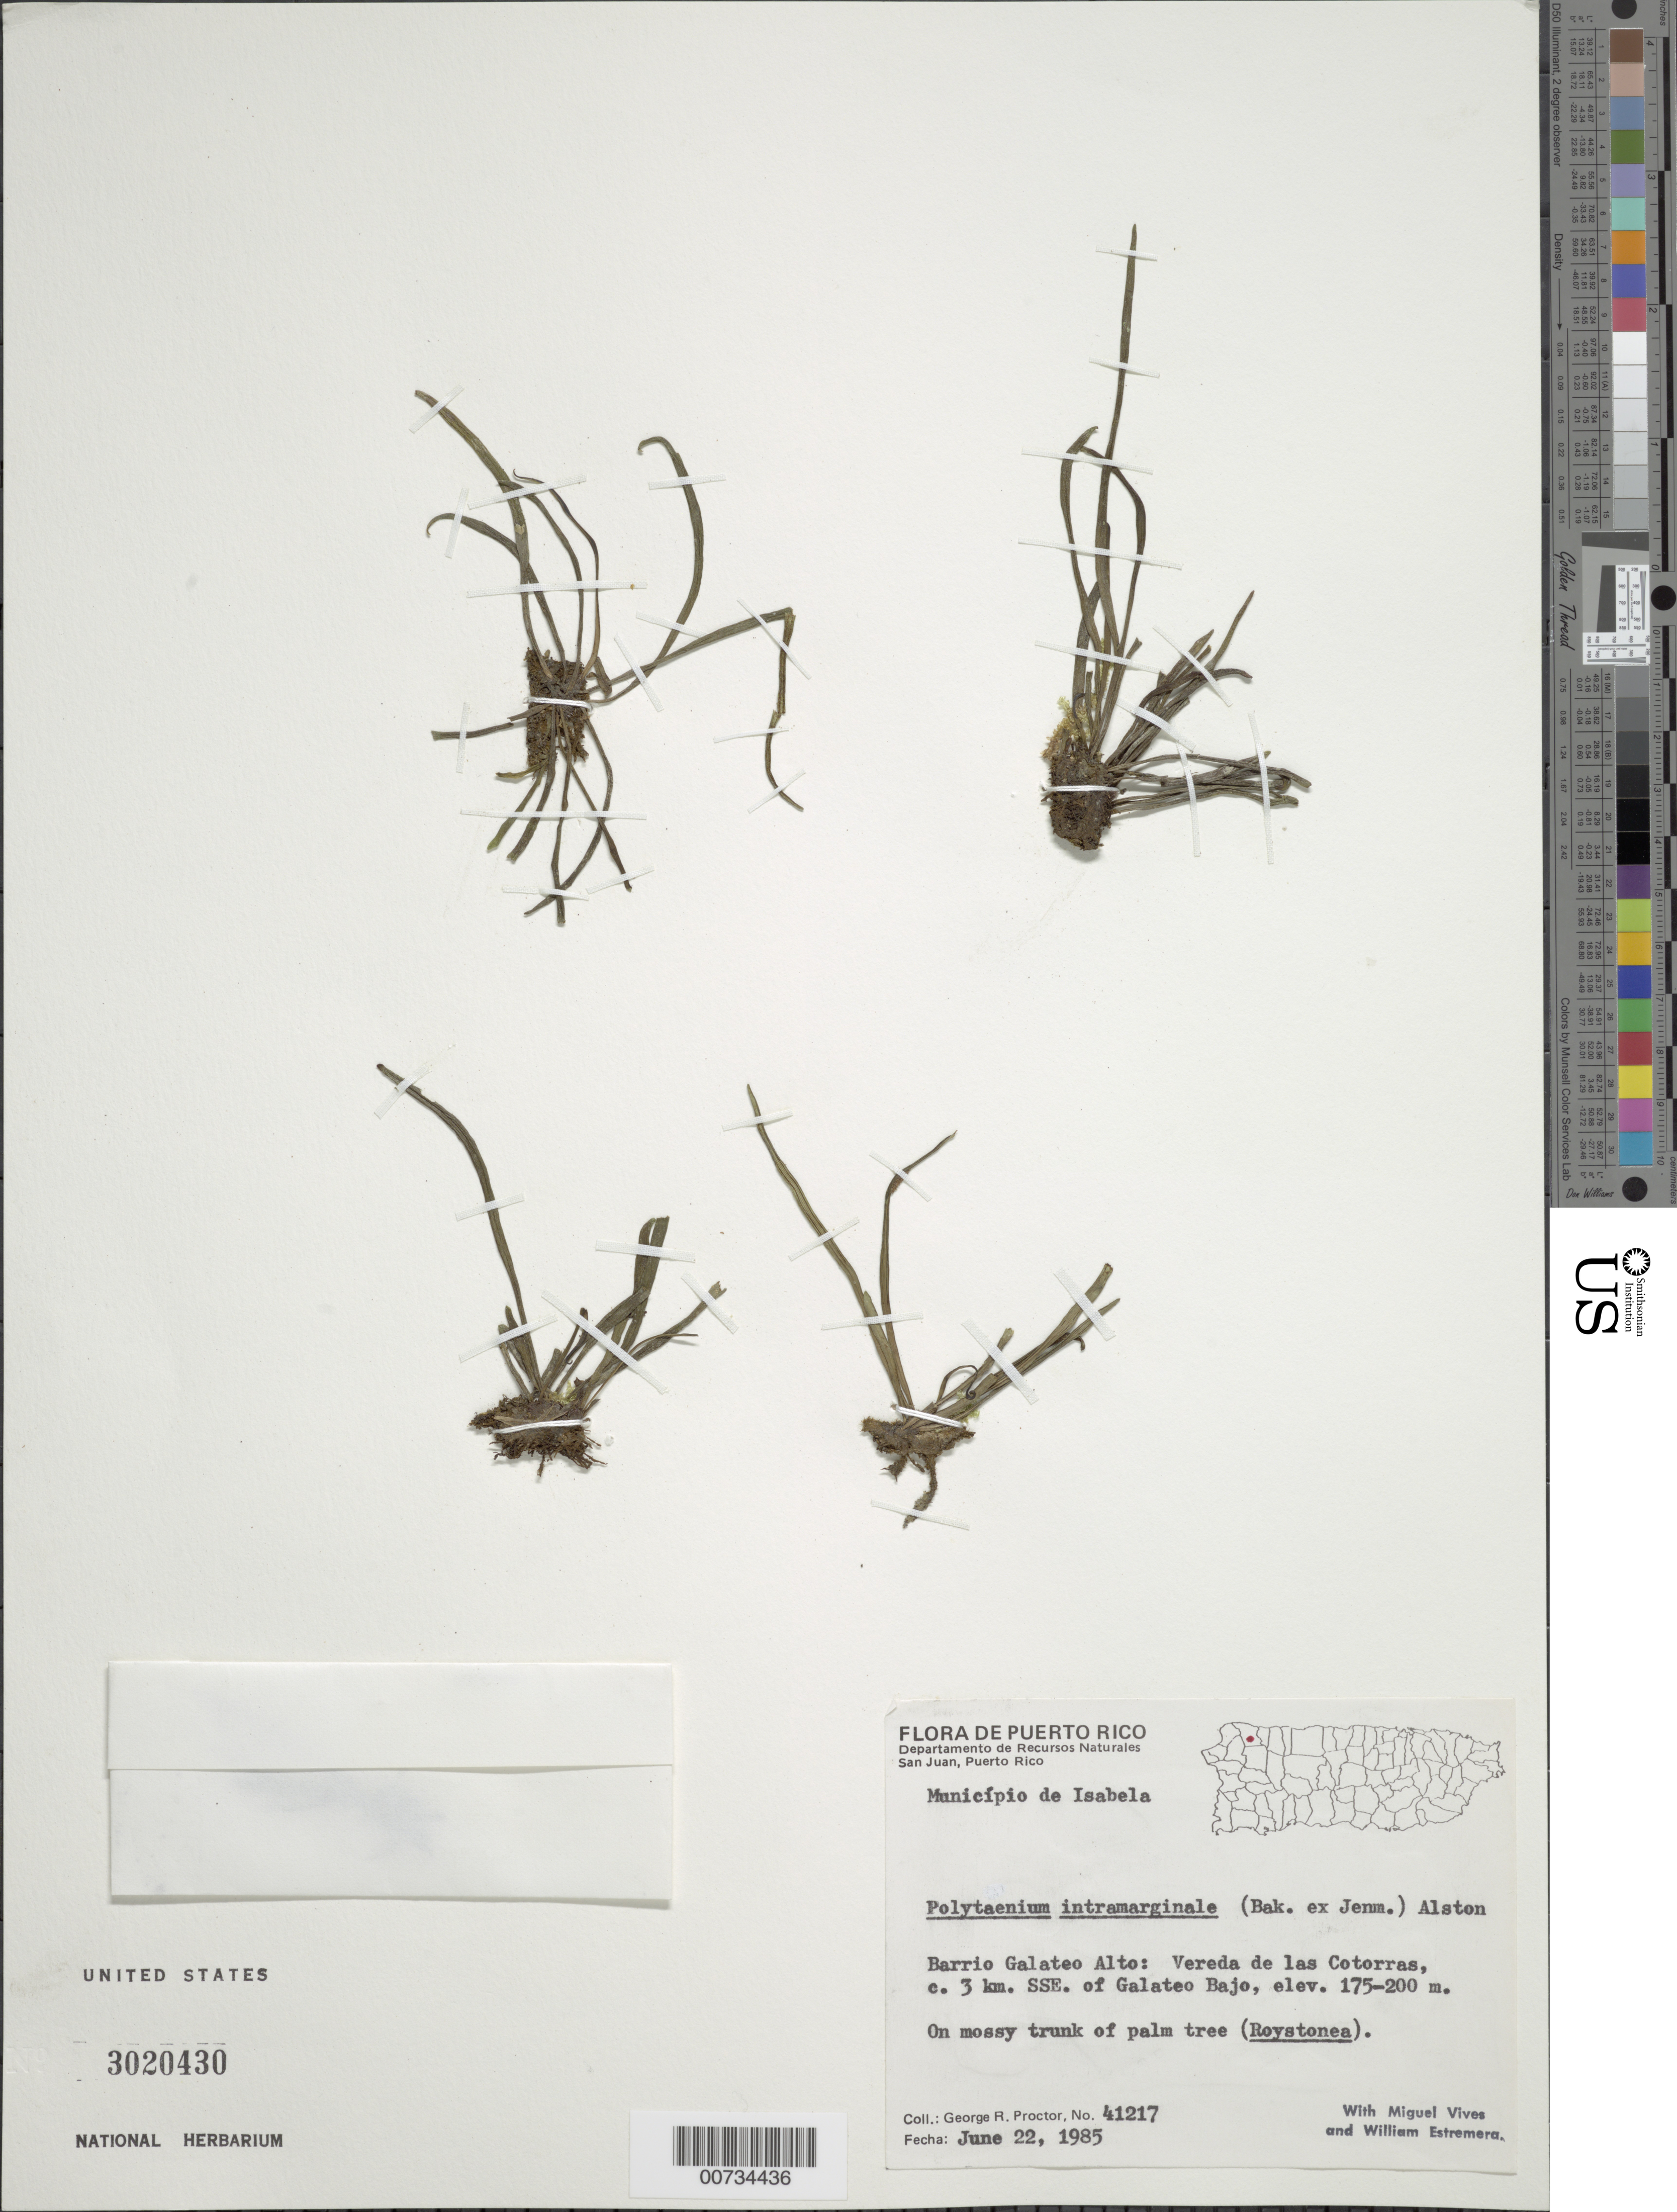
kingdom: Plantae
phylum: Tracheophyta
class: Polypodiopsida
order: Polypodiales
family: Pteridaceae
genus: Polytaenium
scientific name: Polytaenium lineatum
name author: (Sw.) J. Sm.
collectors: G. R. Proctor, M. Vives & W. Estremera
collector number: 41217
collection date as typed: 22 Jun 1985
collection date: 1985-06-22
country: Puerto Rico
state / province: Isabela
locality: Mun. Isabela, Barrio Galateo Alto: Vereda de las Cotorras, c. 3 km SSE of Galateo Bajo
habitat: On mossy trunk of palm tree (Roystonea)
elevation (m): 175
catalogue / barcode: US 3020430